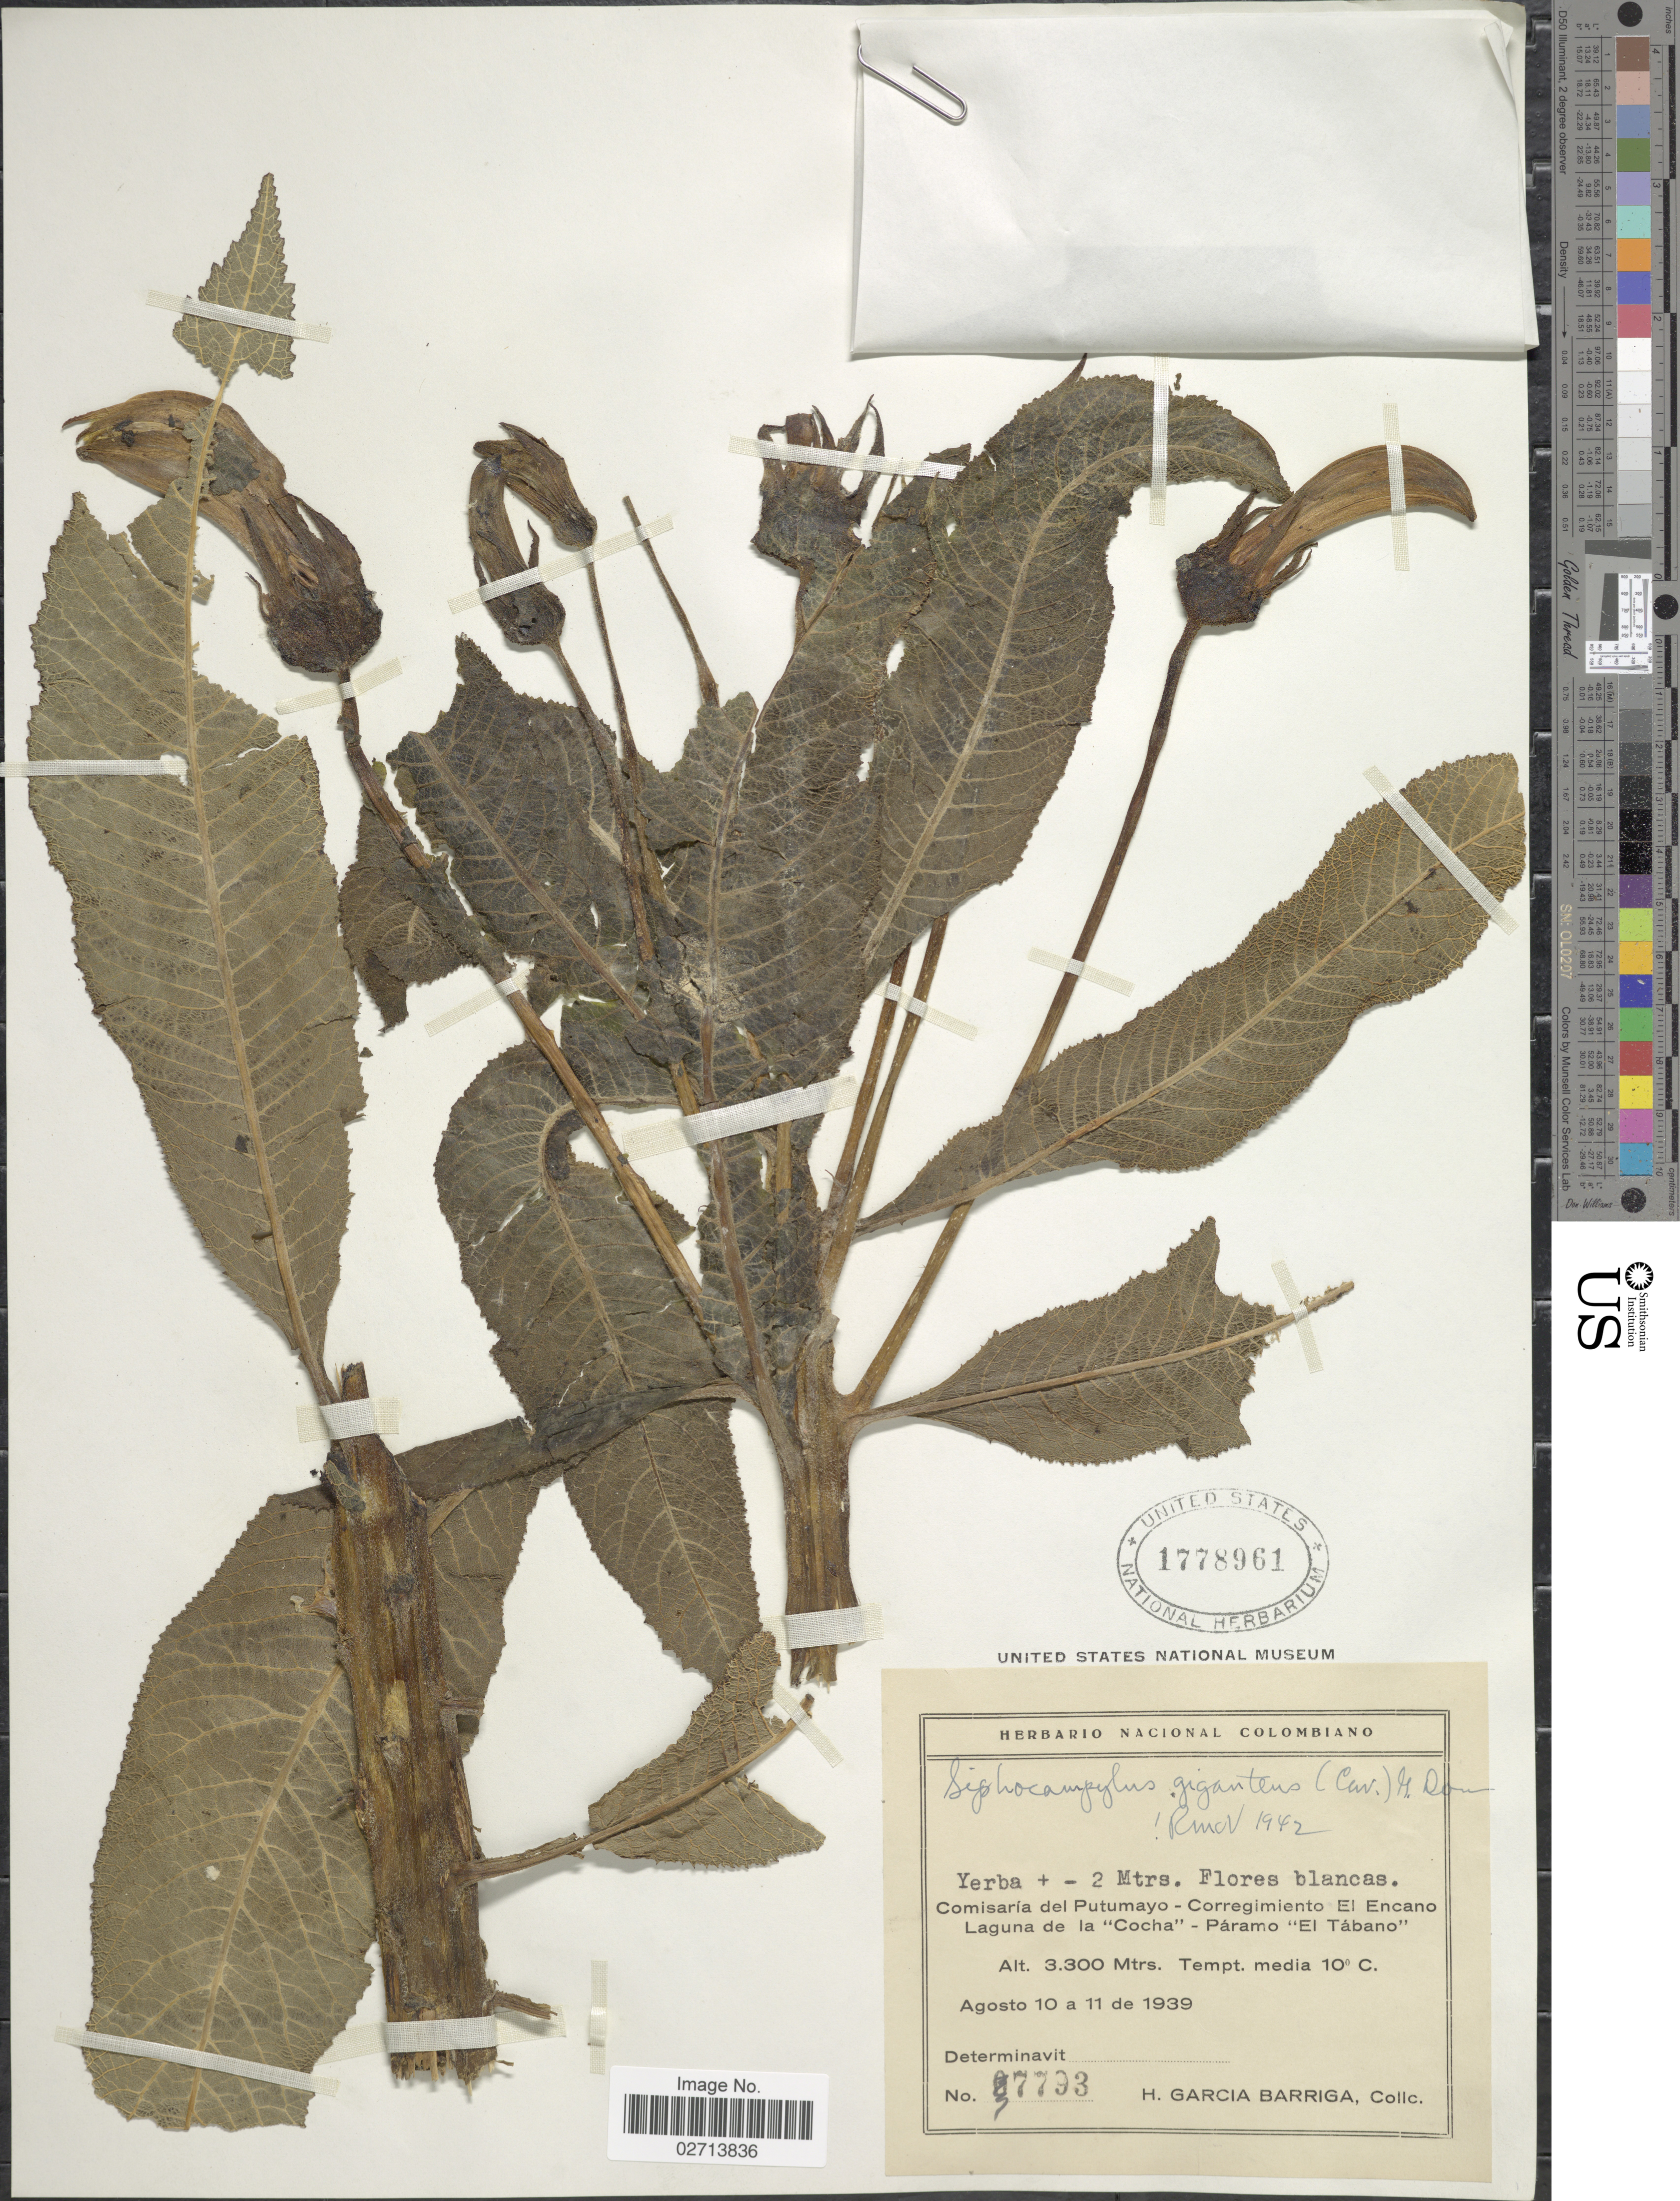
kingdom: Plantae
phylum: Tracheophyta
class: Magnoliopsida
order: Asterales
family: Campanulaceae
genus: Siphocampylus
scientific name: Siphocampylus giganteus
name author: (Cav.) G. Don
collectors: H. García Barriga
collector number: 7793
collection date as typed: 9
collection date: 1939-08-10/1939-10-11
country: Colombia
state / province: Putumayo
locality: Comisaría del Putumayo-Corregimiento El Encano Laguna de la 'Cocha' - Páramo 'El Tábano'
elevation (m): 3300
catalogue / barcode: US 1778961